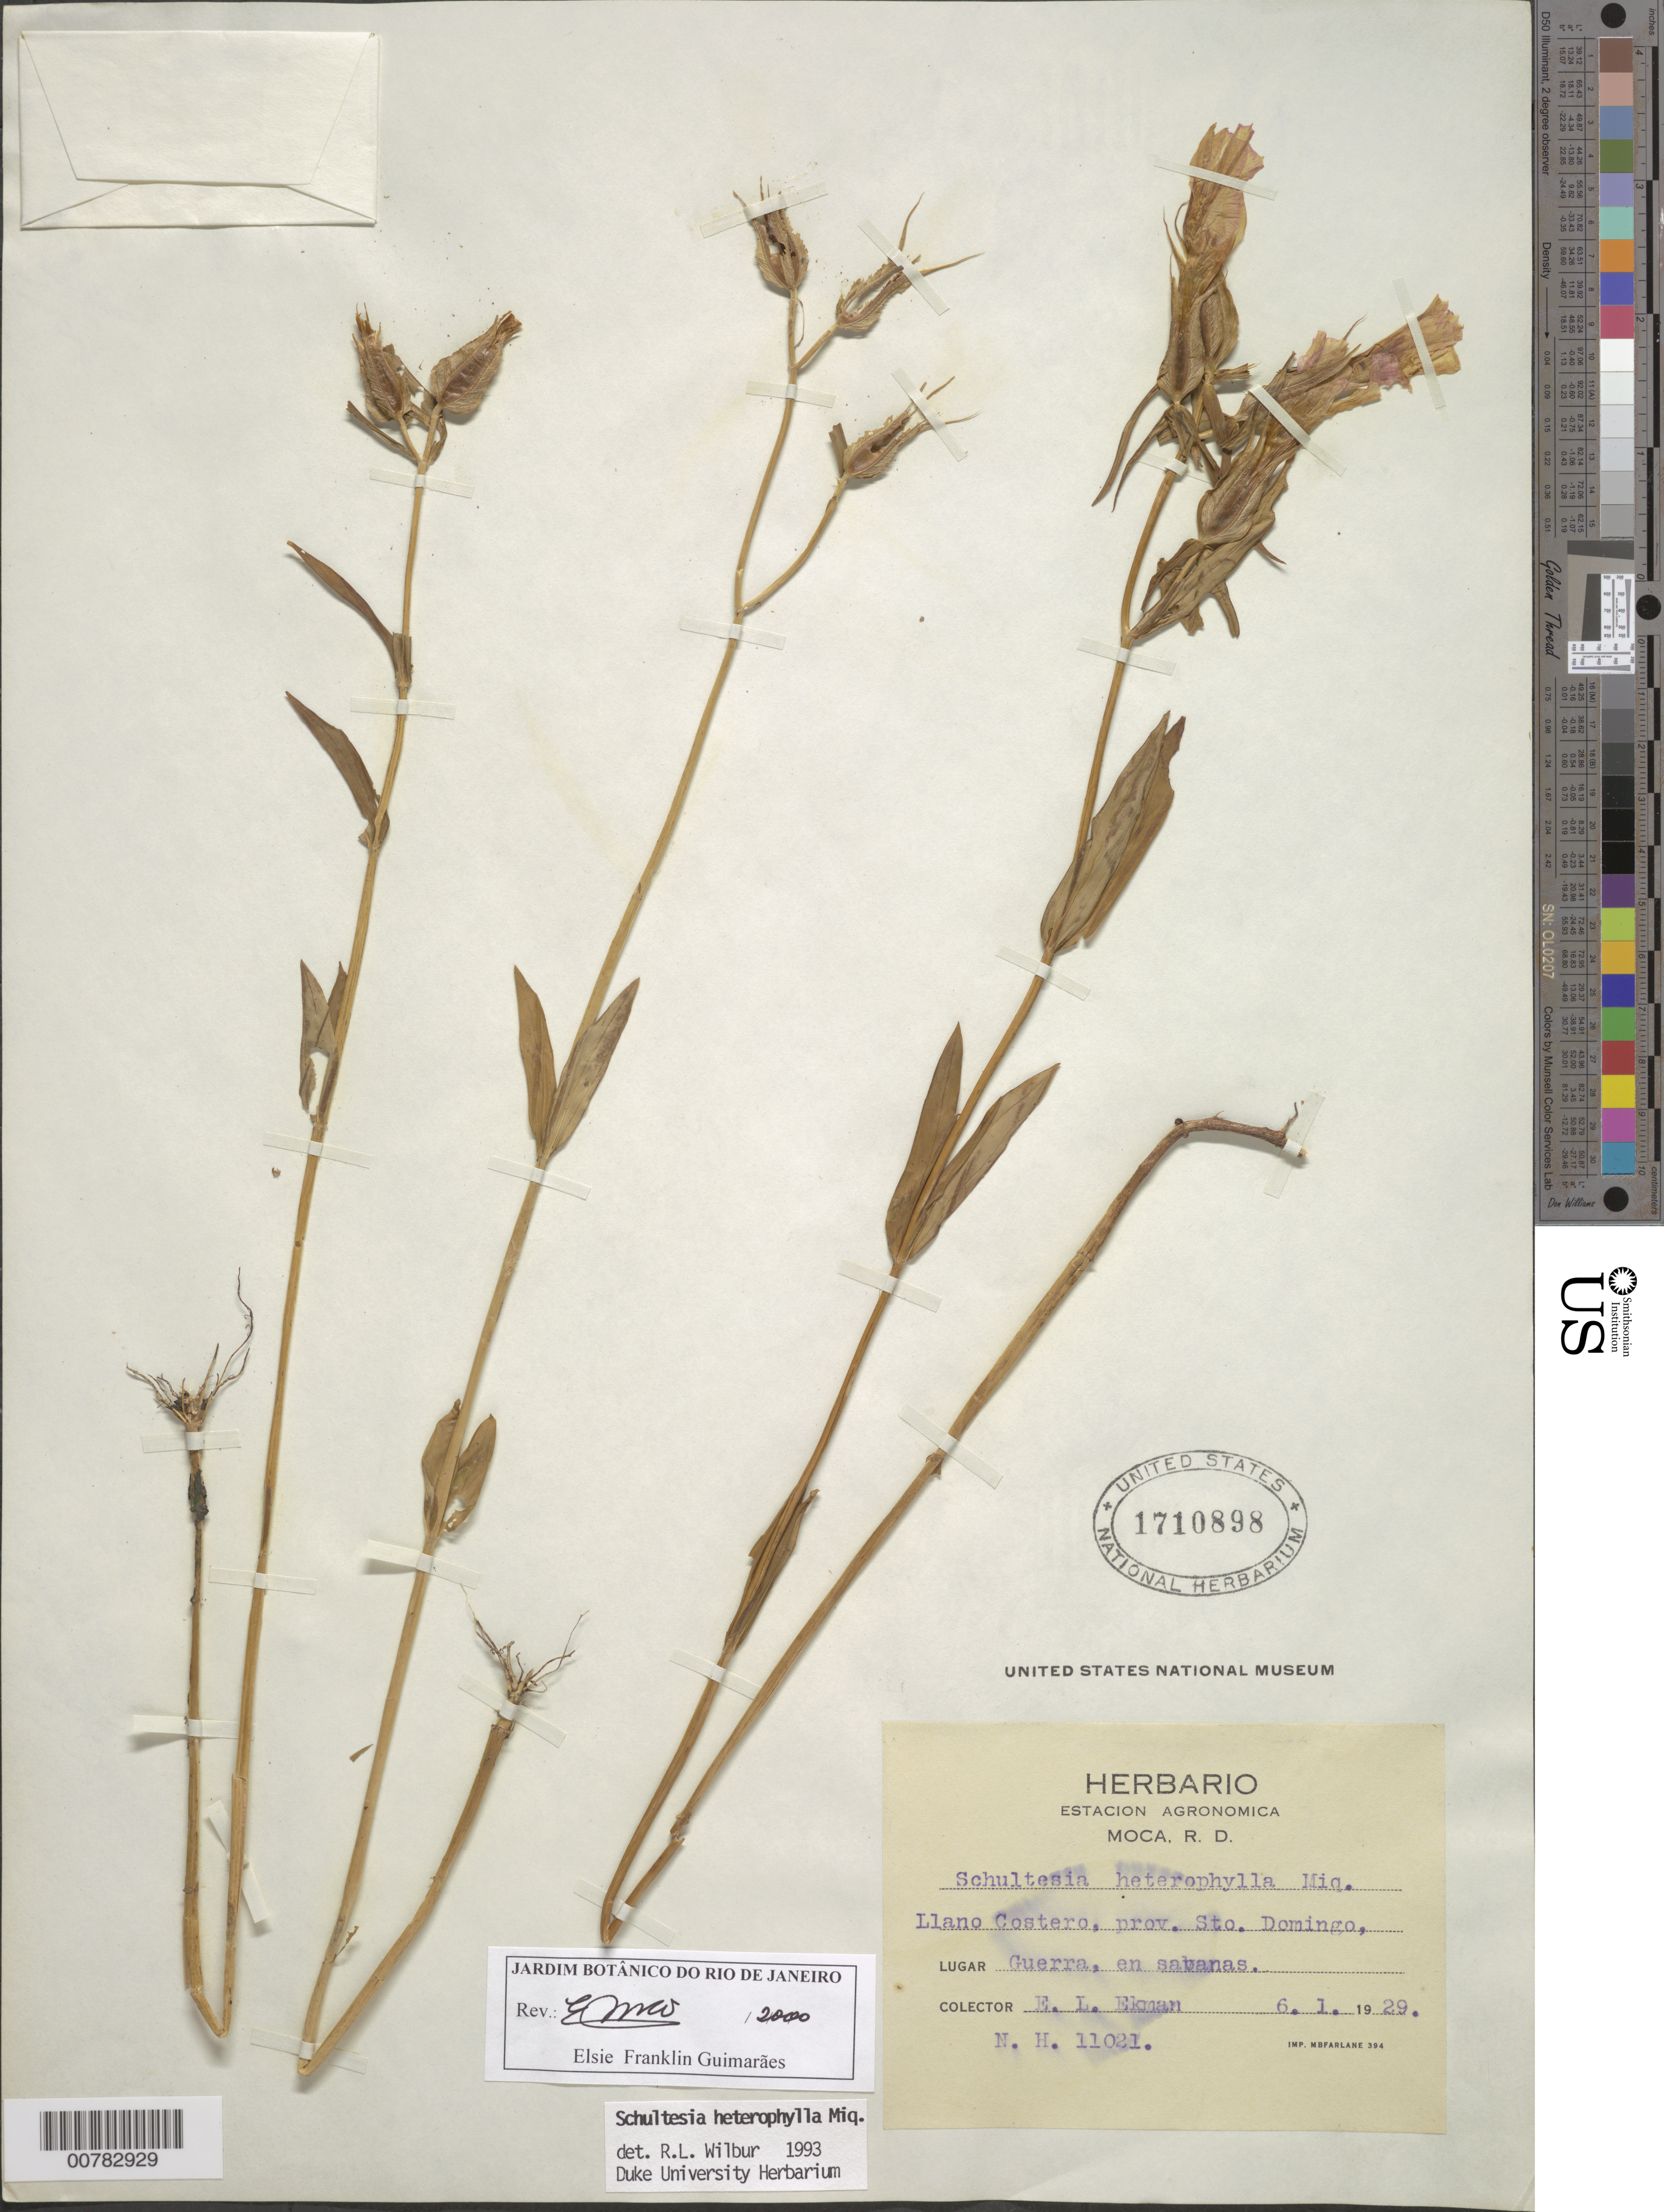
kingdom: Plantae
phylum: Tracheophyta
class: Magnoliopsida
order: Gentianales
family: Gentianaceae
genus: Schultesia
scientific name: Schultesia brachyptera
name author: Cham.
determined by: Franklin, E.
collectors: E. L. Ekman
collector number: H 11021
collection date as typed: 06 Jan 1929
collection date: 1929-01-06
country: Dominican Republic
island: Hispaniola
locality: Province of Santo Domingo, Llano Costero, Moca, Guerra.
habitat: In savanas.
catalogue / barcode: US 1710898